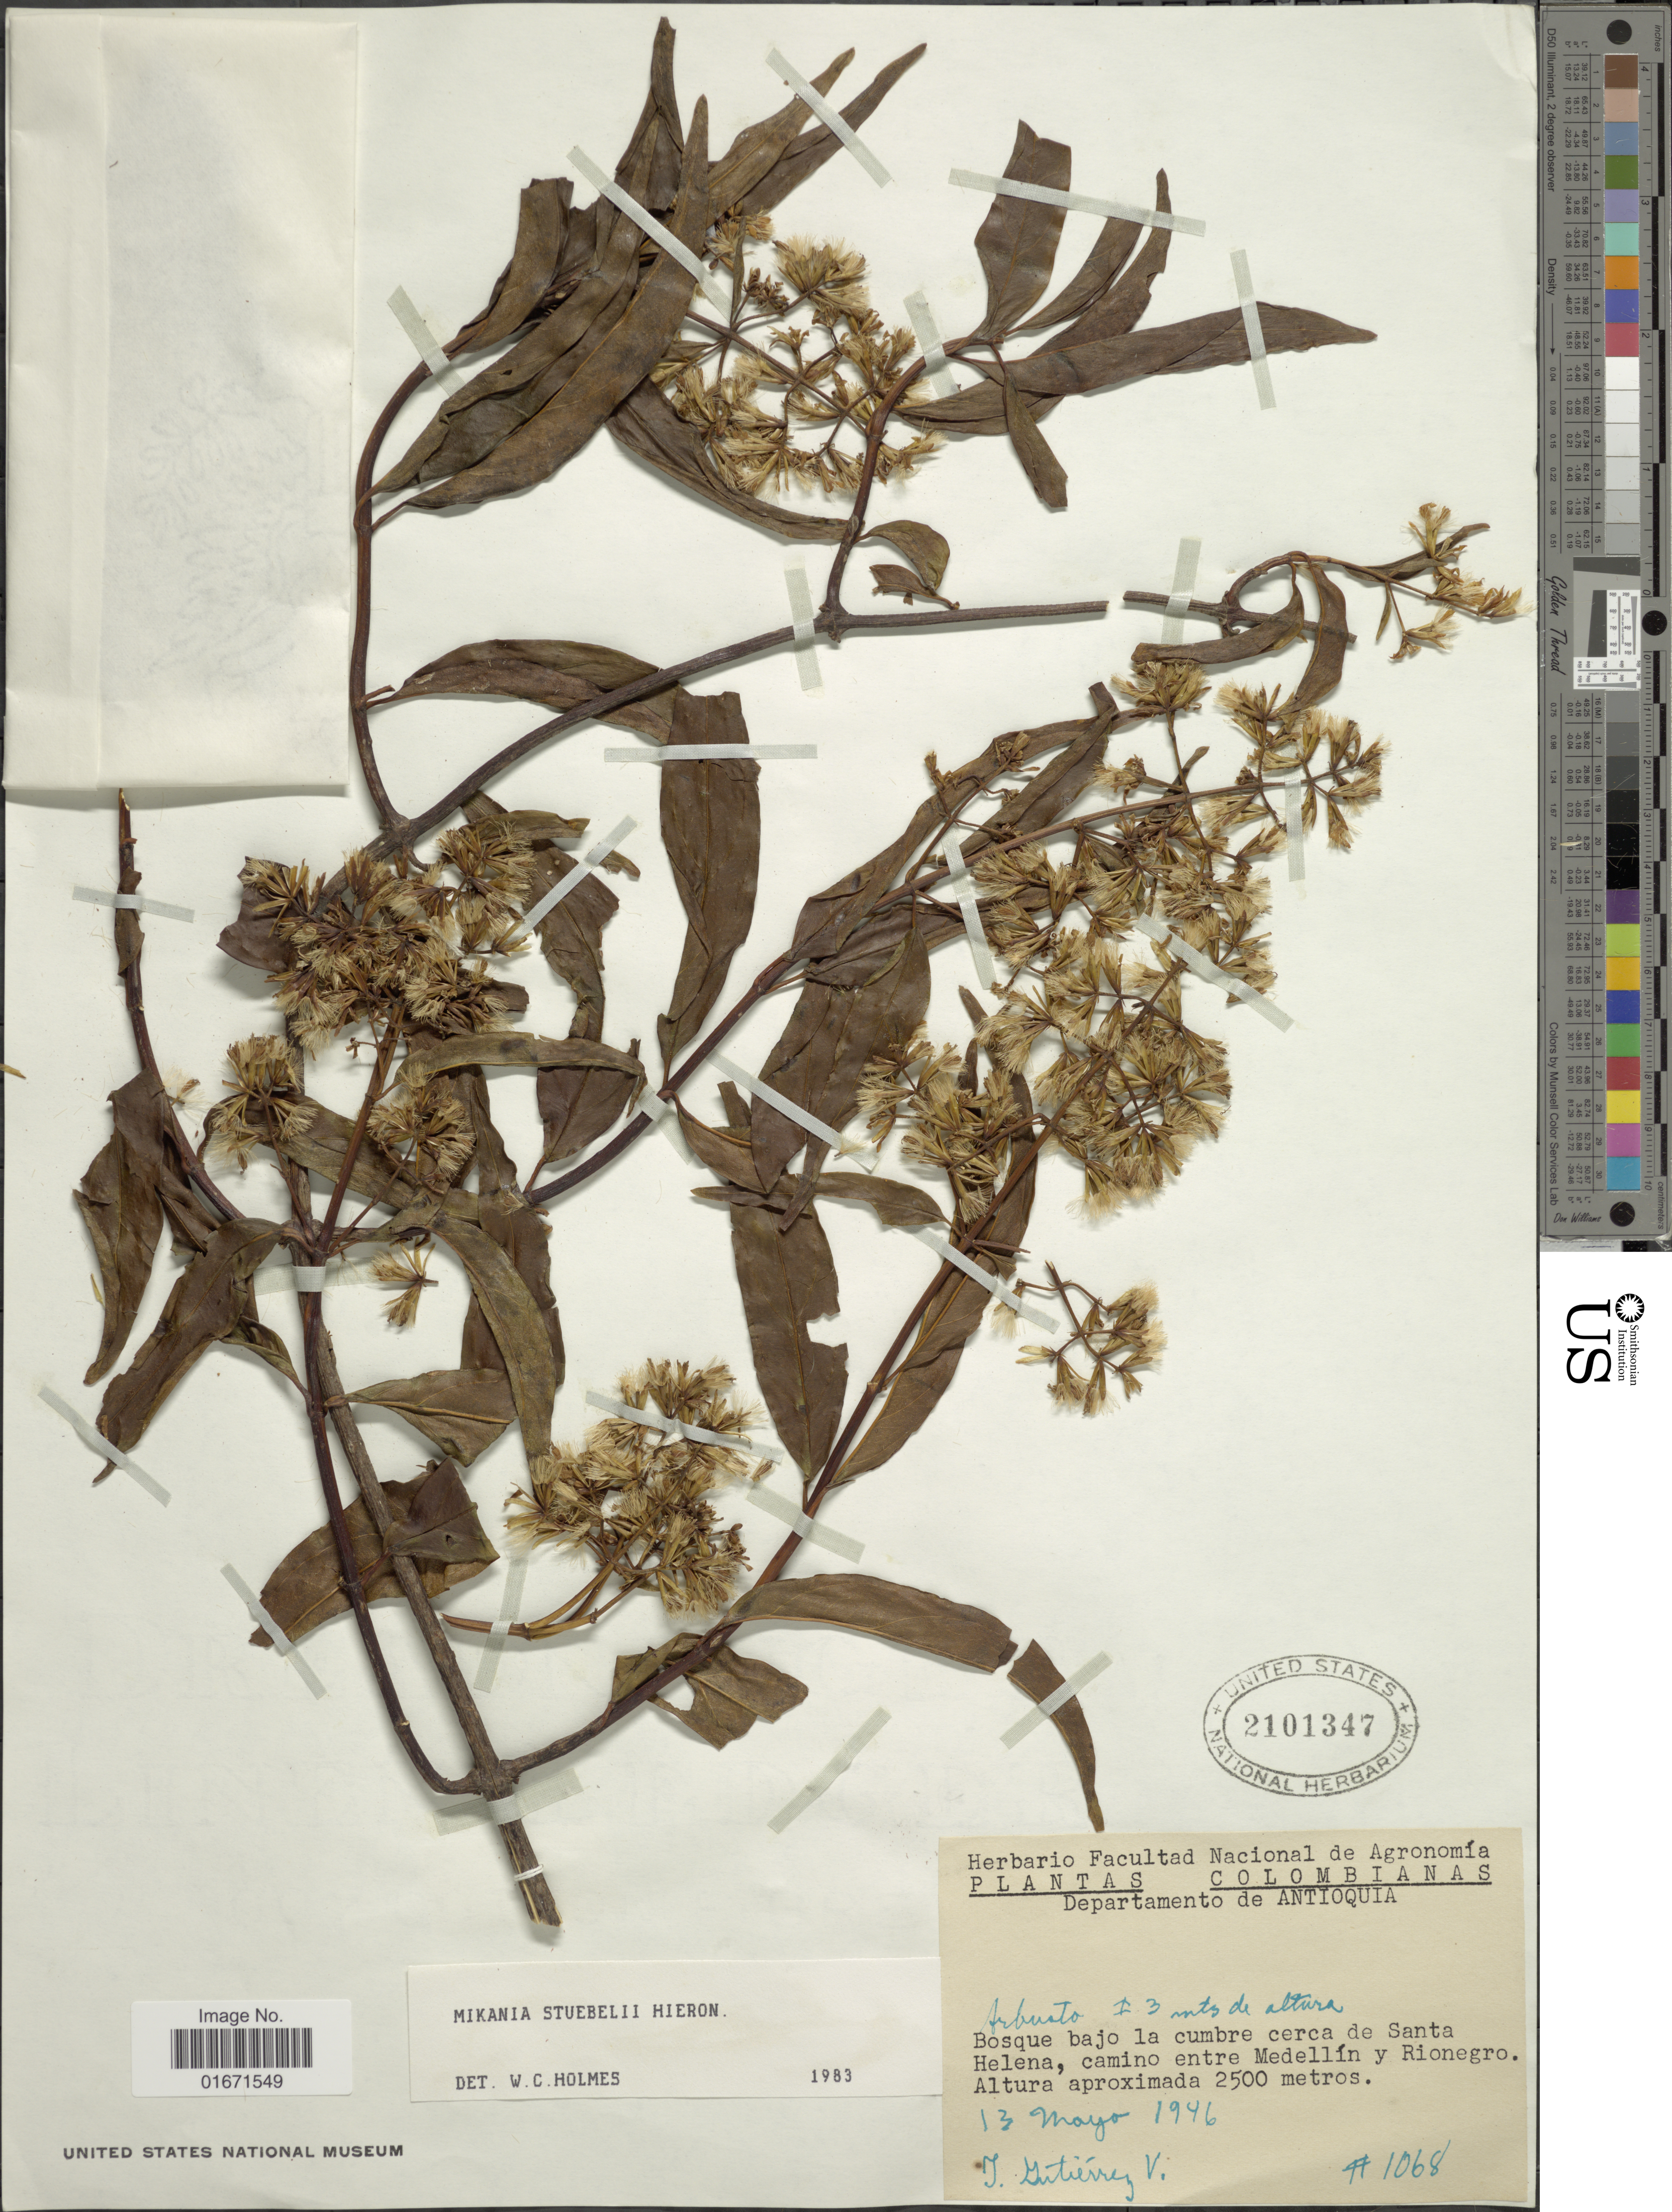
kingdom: Plantae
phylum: Tracheophyta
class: Magnoliopsida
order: Asterales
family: Asteraceae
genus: Mikania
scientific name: Mikania stuebelii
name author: Hieron.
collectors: J. Gutiérrez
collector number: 1068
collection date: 1946-05-13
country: Colombia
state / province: Antioquia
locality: Departamento de Antioquia. Bosque bajo la cumbre cerca de Santa Helena, camino entre Medellín y Rionegro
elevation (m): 2500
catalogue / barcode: US 2101347